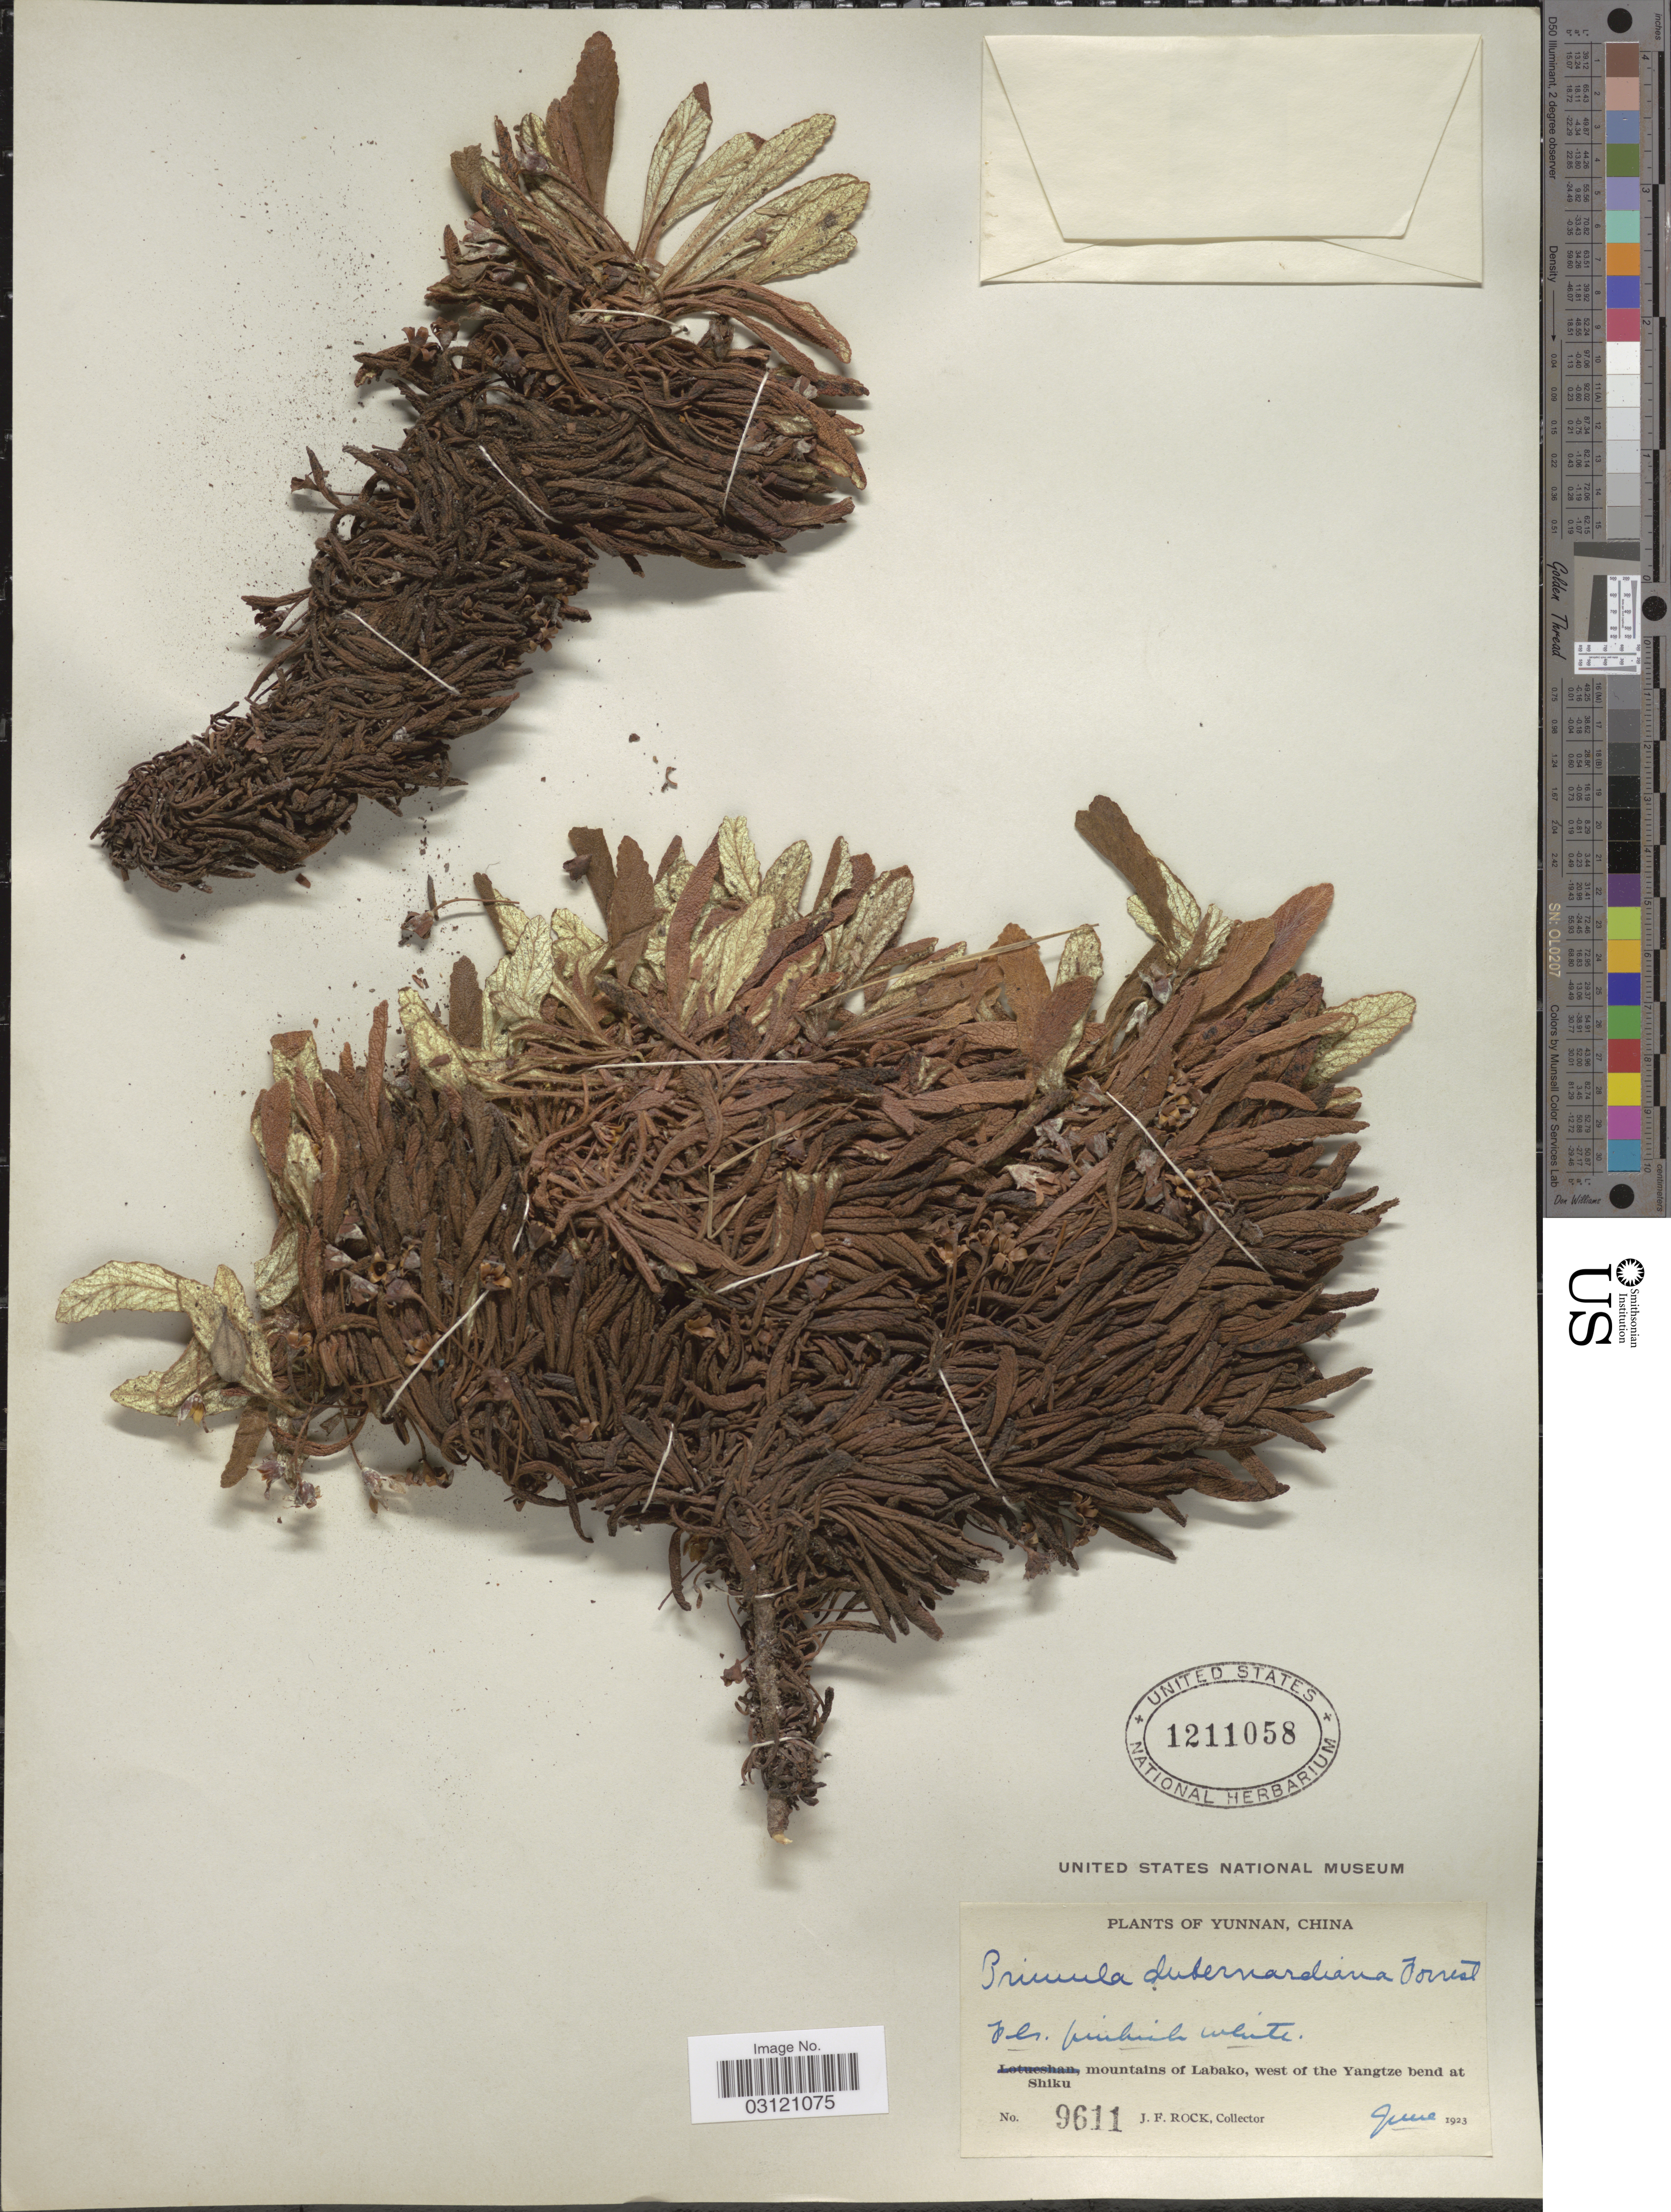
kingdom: Plantae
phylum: Tracheophyta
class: Magnoliopsida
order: Ericales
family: Primulaceae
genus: Primula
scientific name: Primula dubernardiana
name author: Forrest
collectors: J. Rock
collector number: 9611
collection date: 1923-06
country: China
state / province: Yunnan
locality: Mountains of Labako, west of Yangtze bend at Shiku.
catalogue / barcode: US 1211058